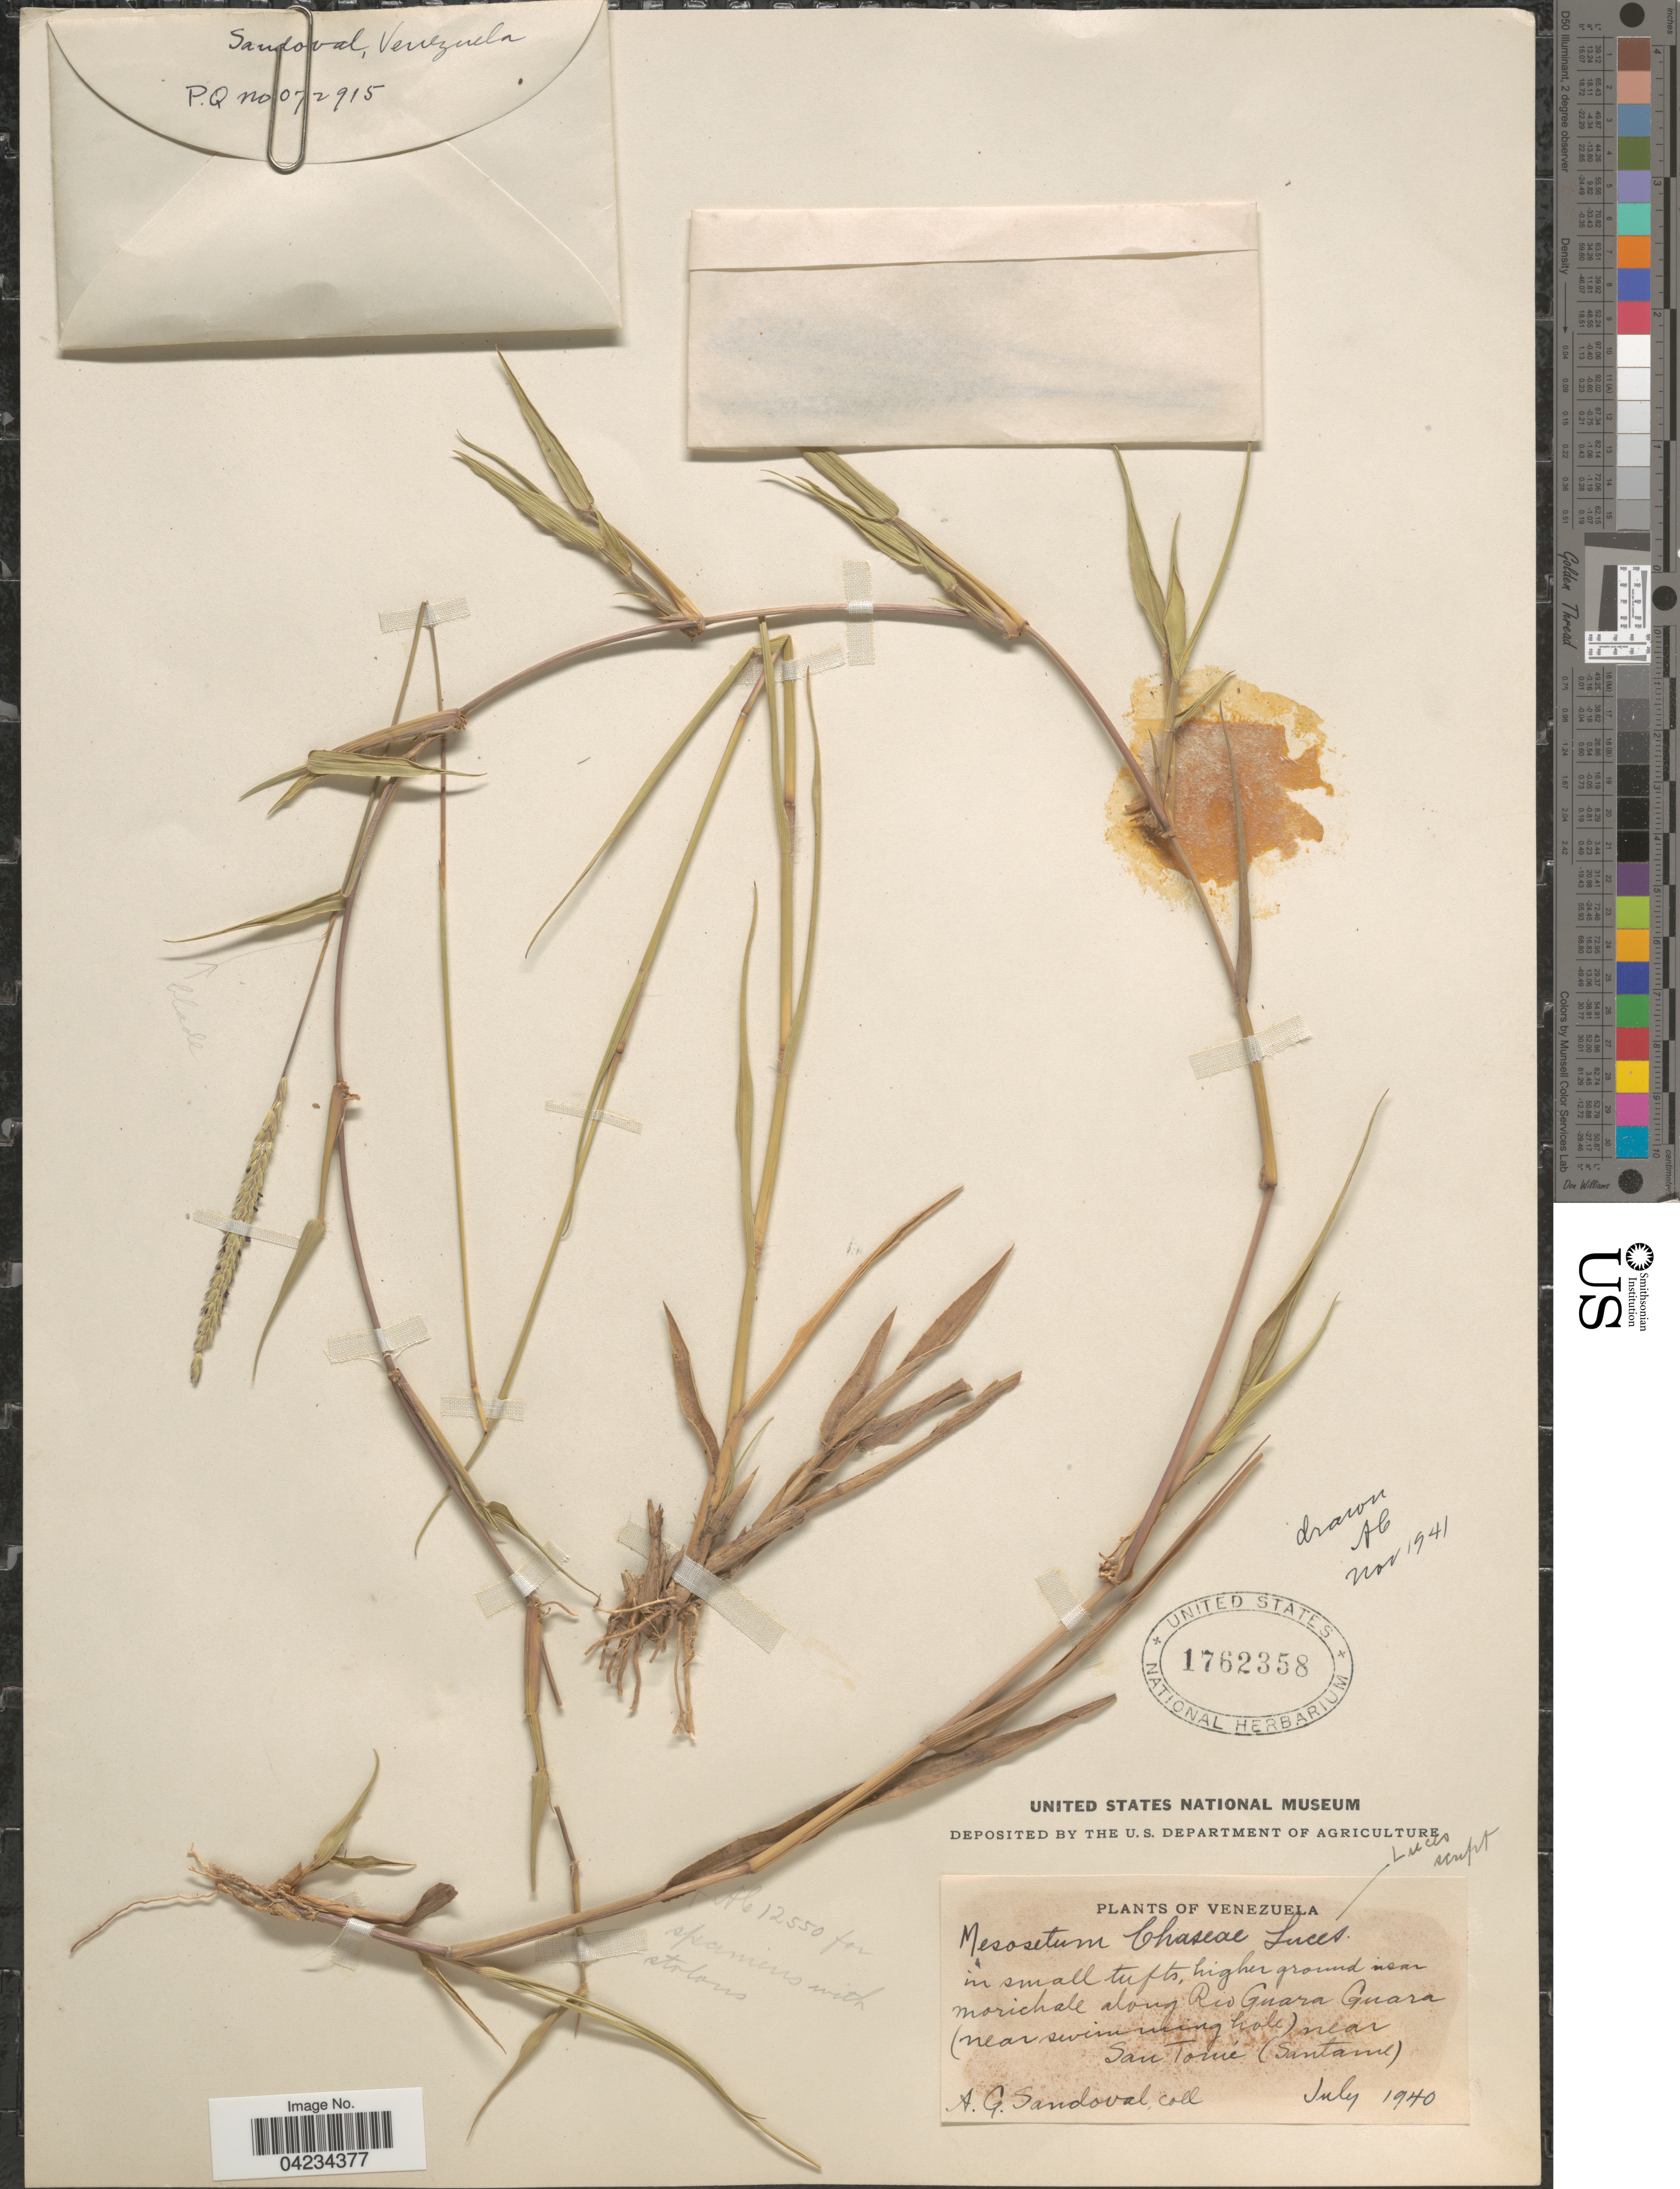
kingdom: Plantae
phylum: Tracheophyta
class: Liliopsida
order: Poales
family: Poaceae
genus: Mesosetum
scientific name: Mesosetum chaseae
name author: Luces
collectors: A. G. Sandoval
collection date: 1940-07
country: Venezuela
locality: Morichale along Rio Guara Guara (near swimming hole) near San Tomé (Santamé).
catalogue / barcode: US 1762358